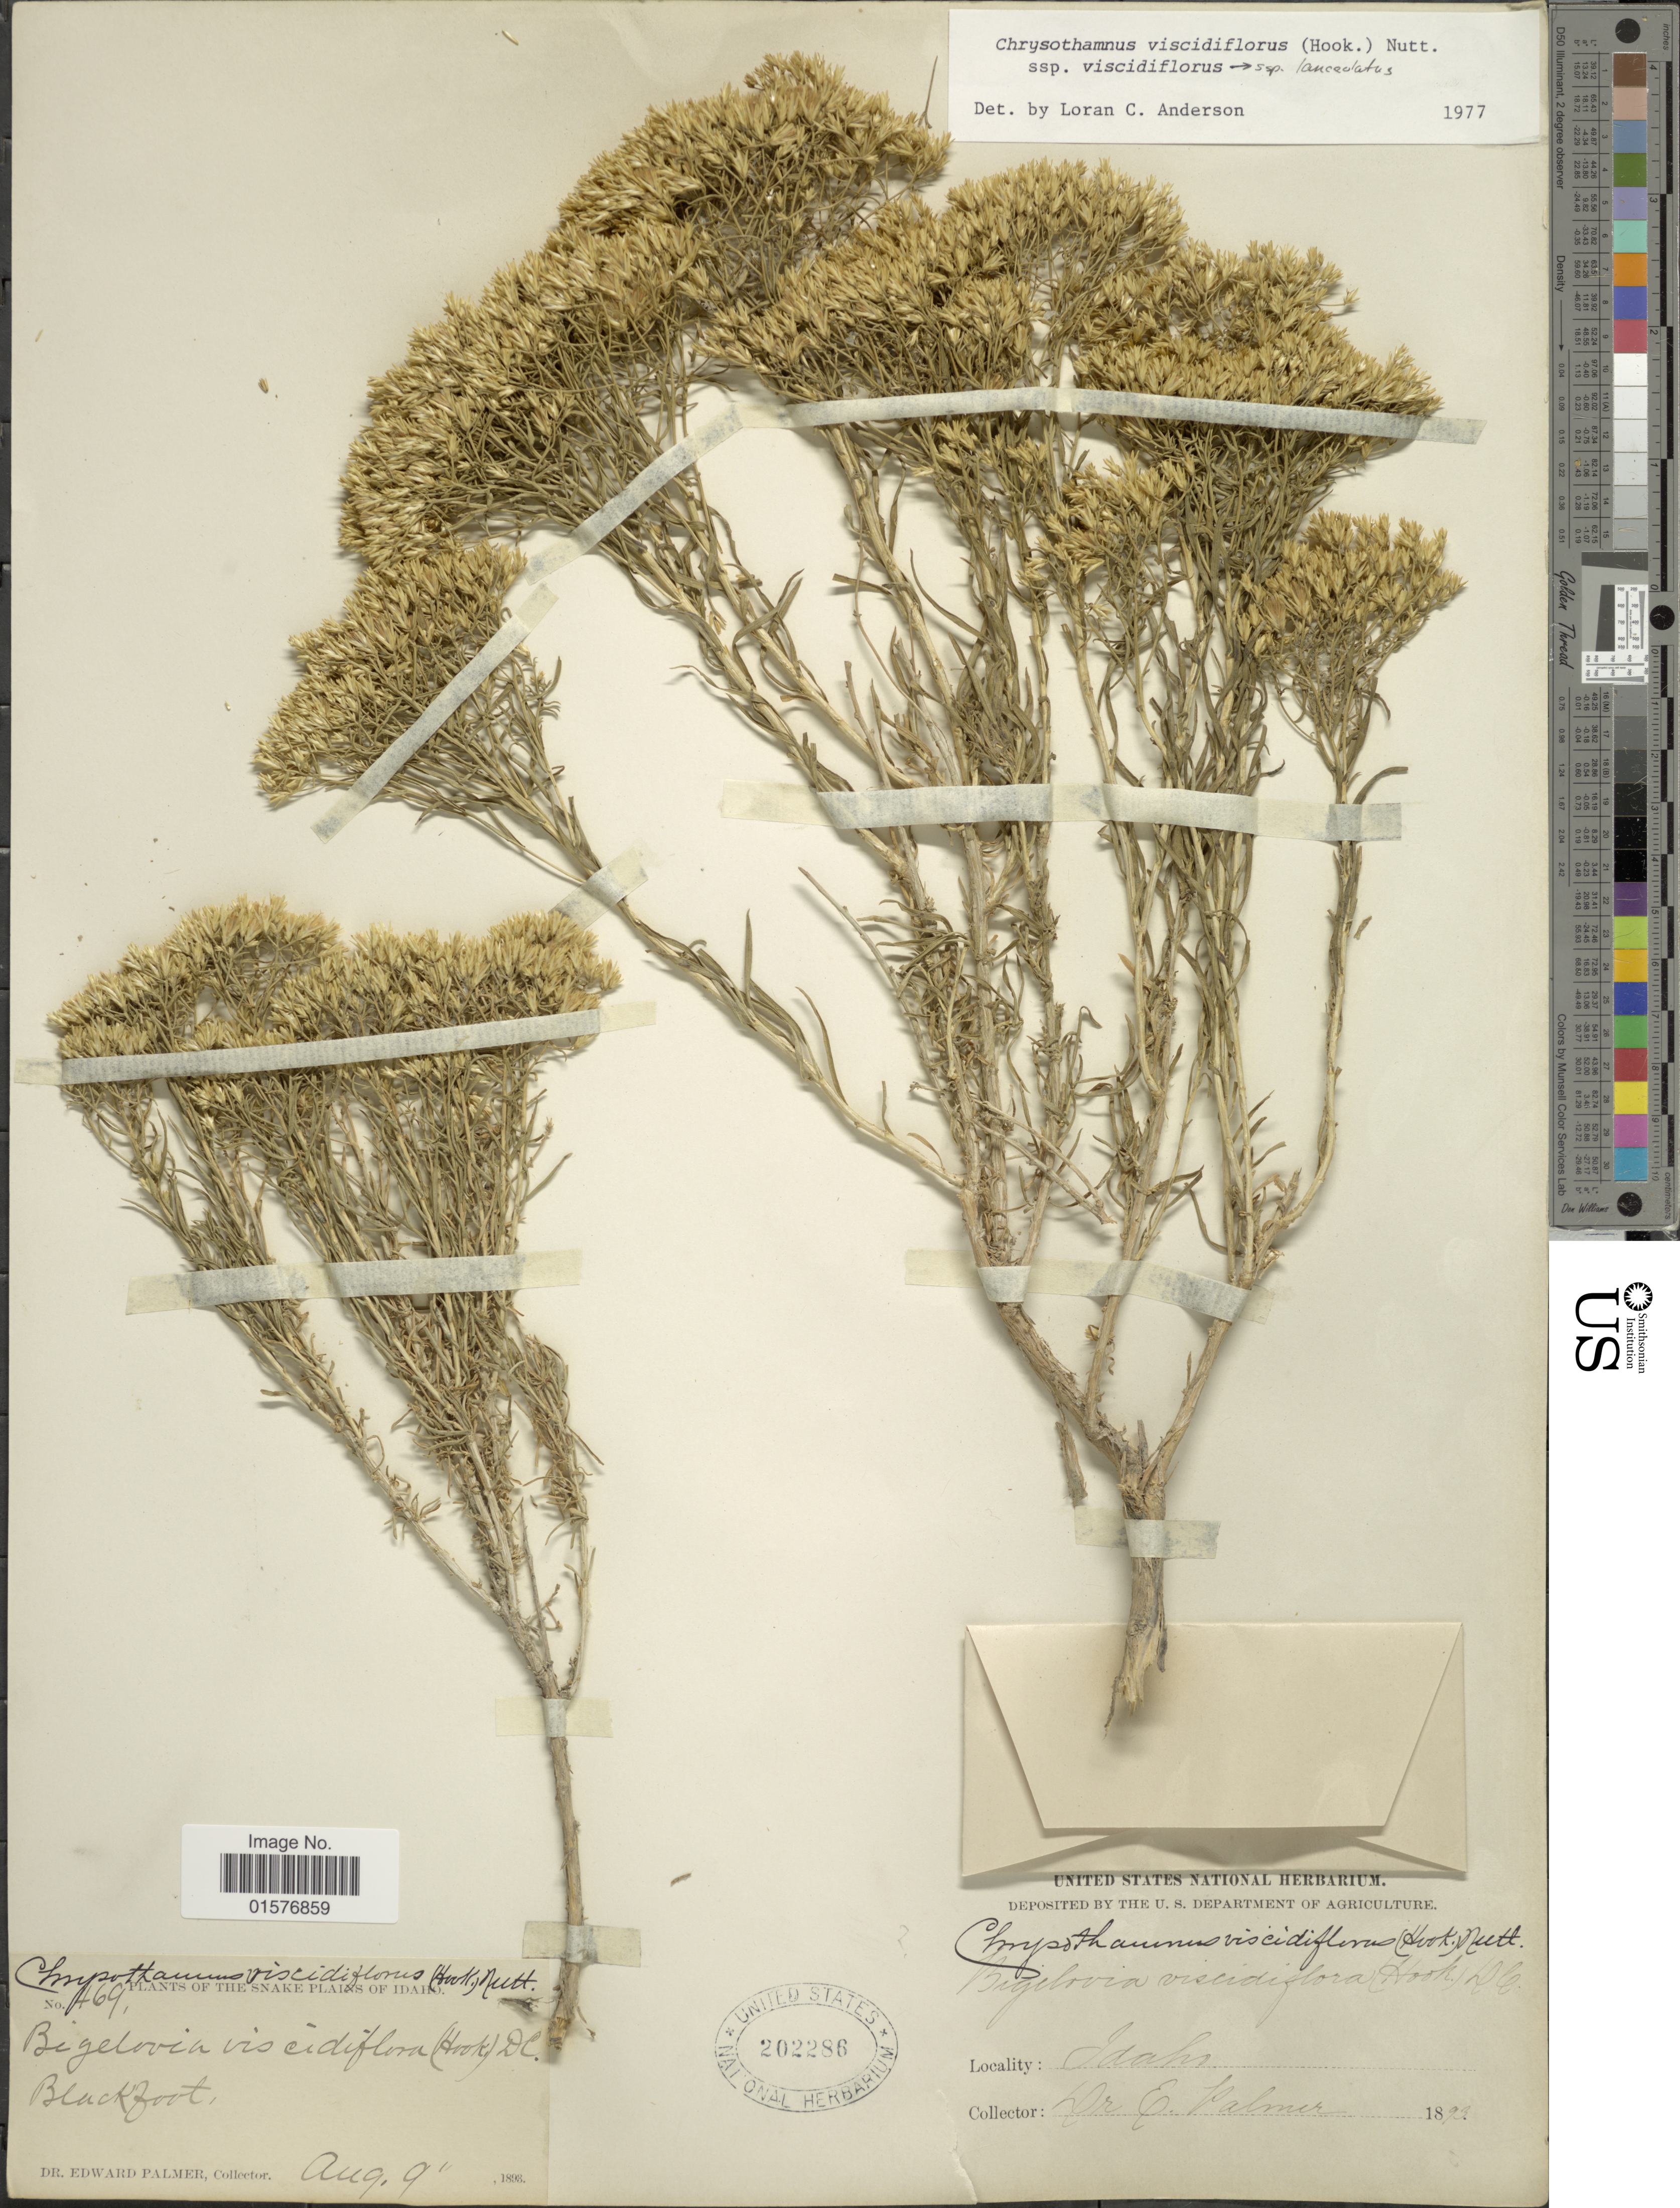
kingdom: Plantae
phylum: Tracheophyta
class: Magnoliopsida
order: Asterales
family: Asteraceae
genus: Chrysothamnus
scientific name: Chrysothamnus viscidiflorus subsp. viscidiflorus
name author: (Hook.) Nutt.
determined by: Urbatsch, Lowell E., Curator (LSU), Louisiana State University (UNITED STATES)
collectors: E. Palmer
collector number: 469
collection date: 1893-08-09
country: United States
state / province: Idaho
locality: Blackfoot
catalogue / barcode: US 202286